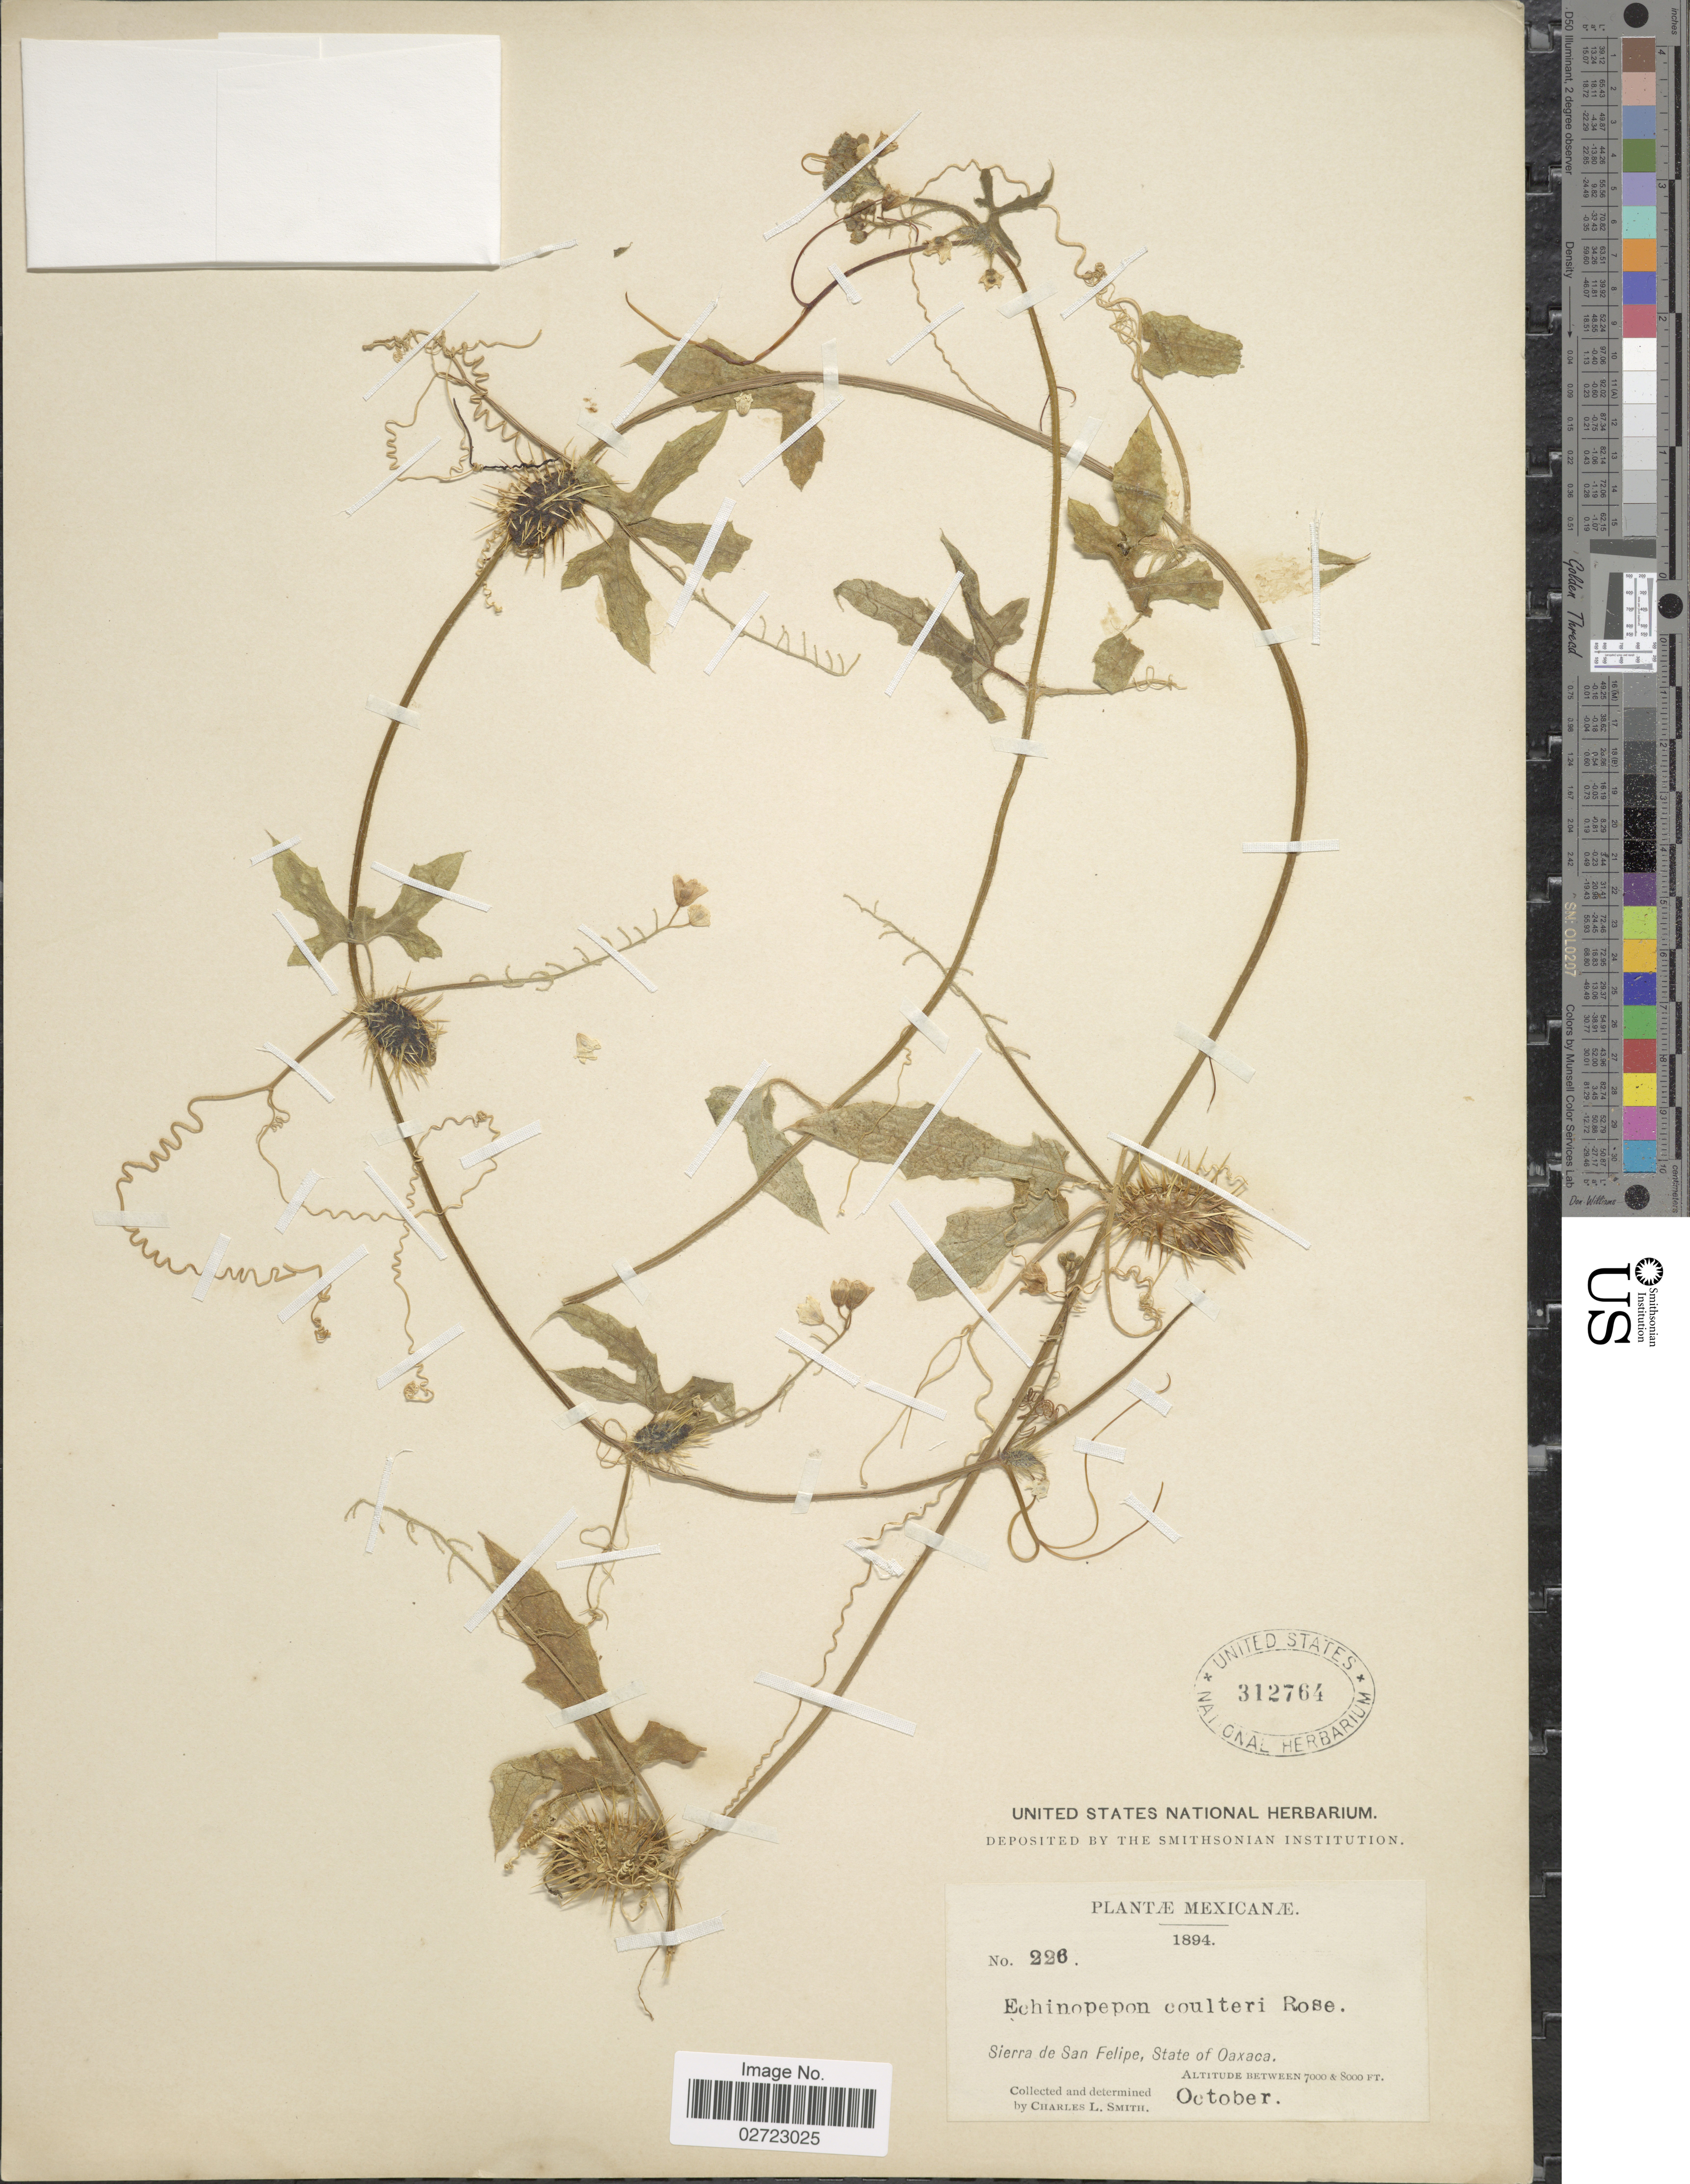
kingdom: Plantae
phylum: Tracheophyta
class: Magnoliopsida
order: Cucurbitales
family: Cucurbitaceae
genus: Echinopepon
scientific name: Echinopepon coulteri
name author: (A. Gray) Rose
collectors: C. L. Smith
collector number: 226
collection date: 1894-10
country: Mexico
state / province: Oaxaca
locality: Sierra de San Felipe.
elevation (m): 2134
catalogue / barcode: US 312764